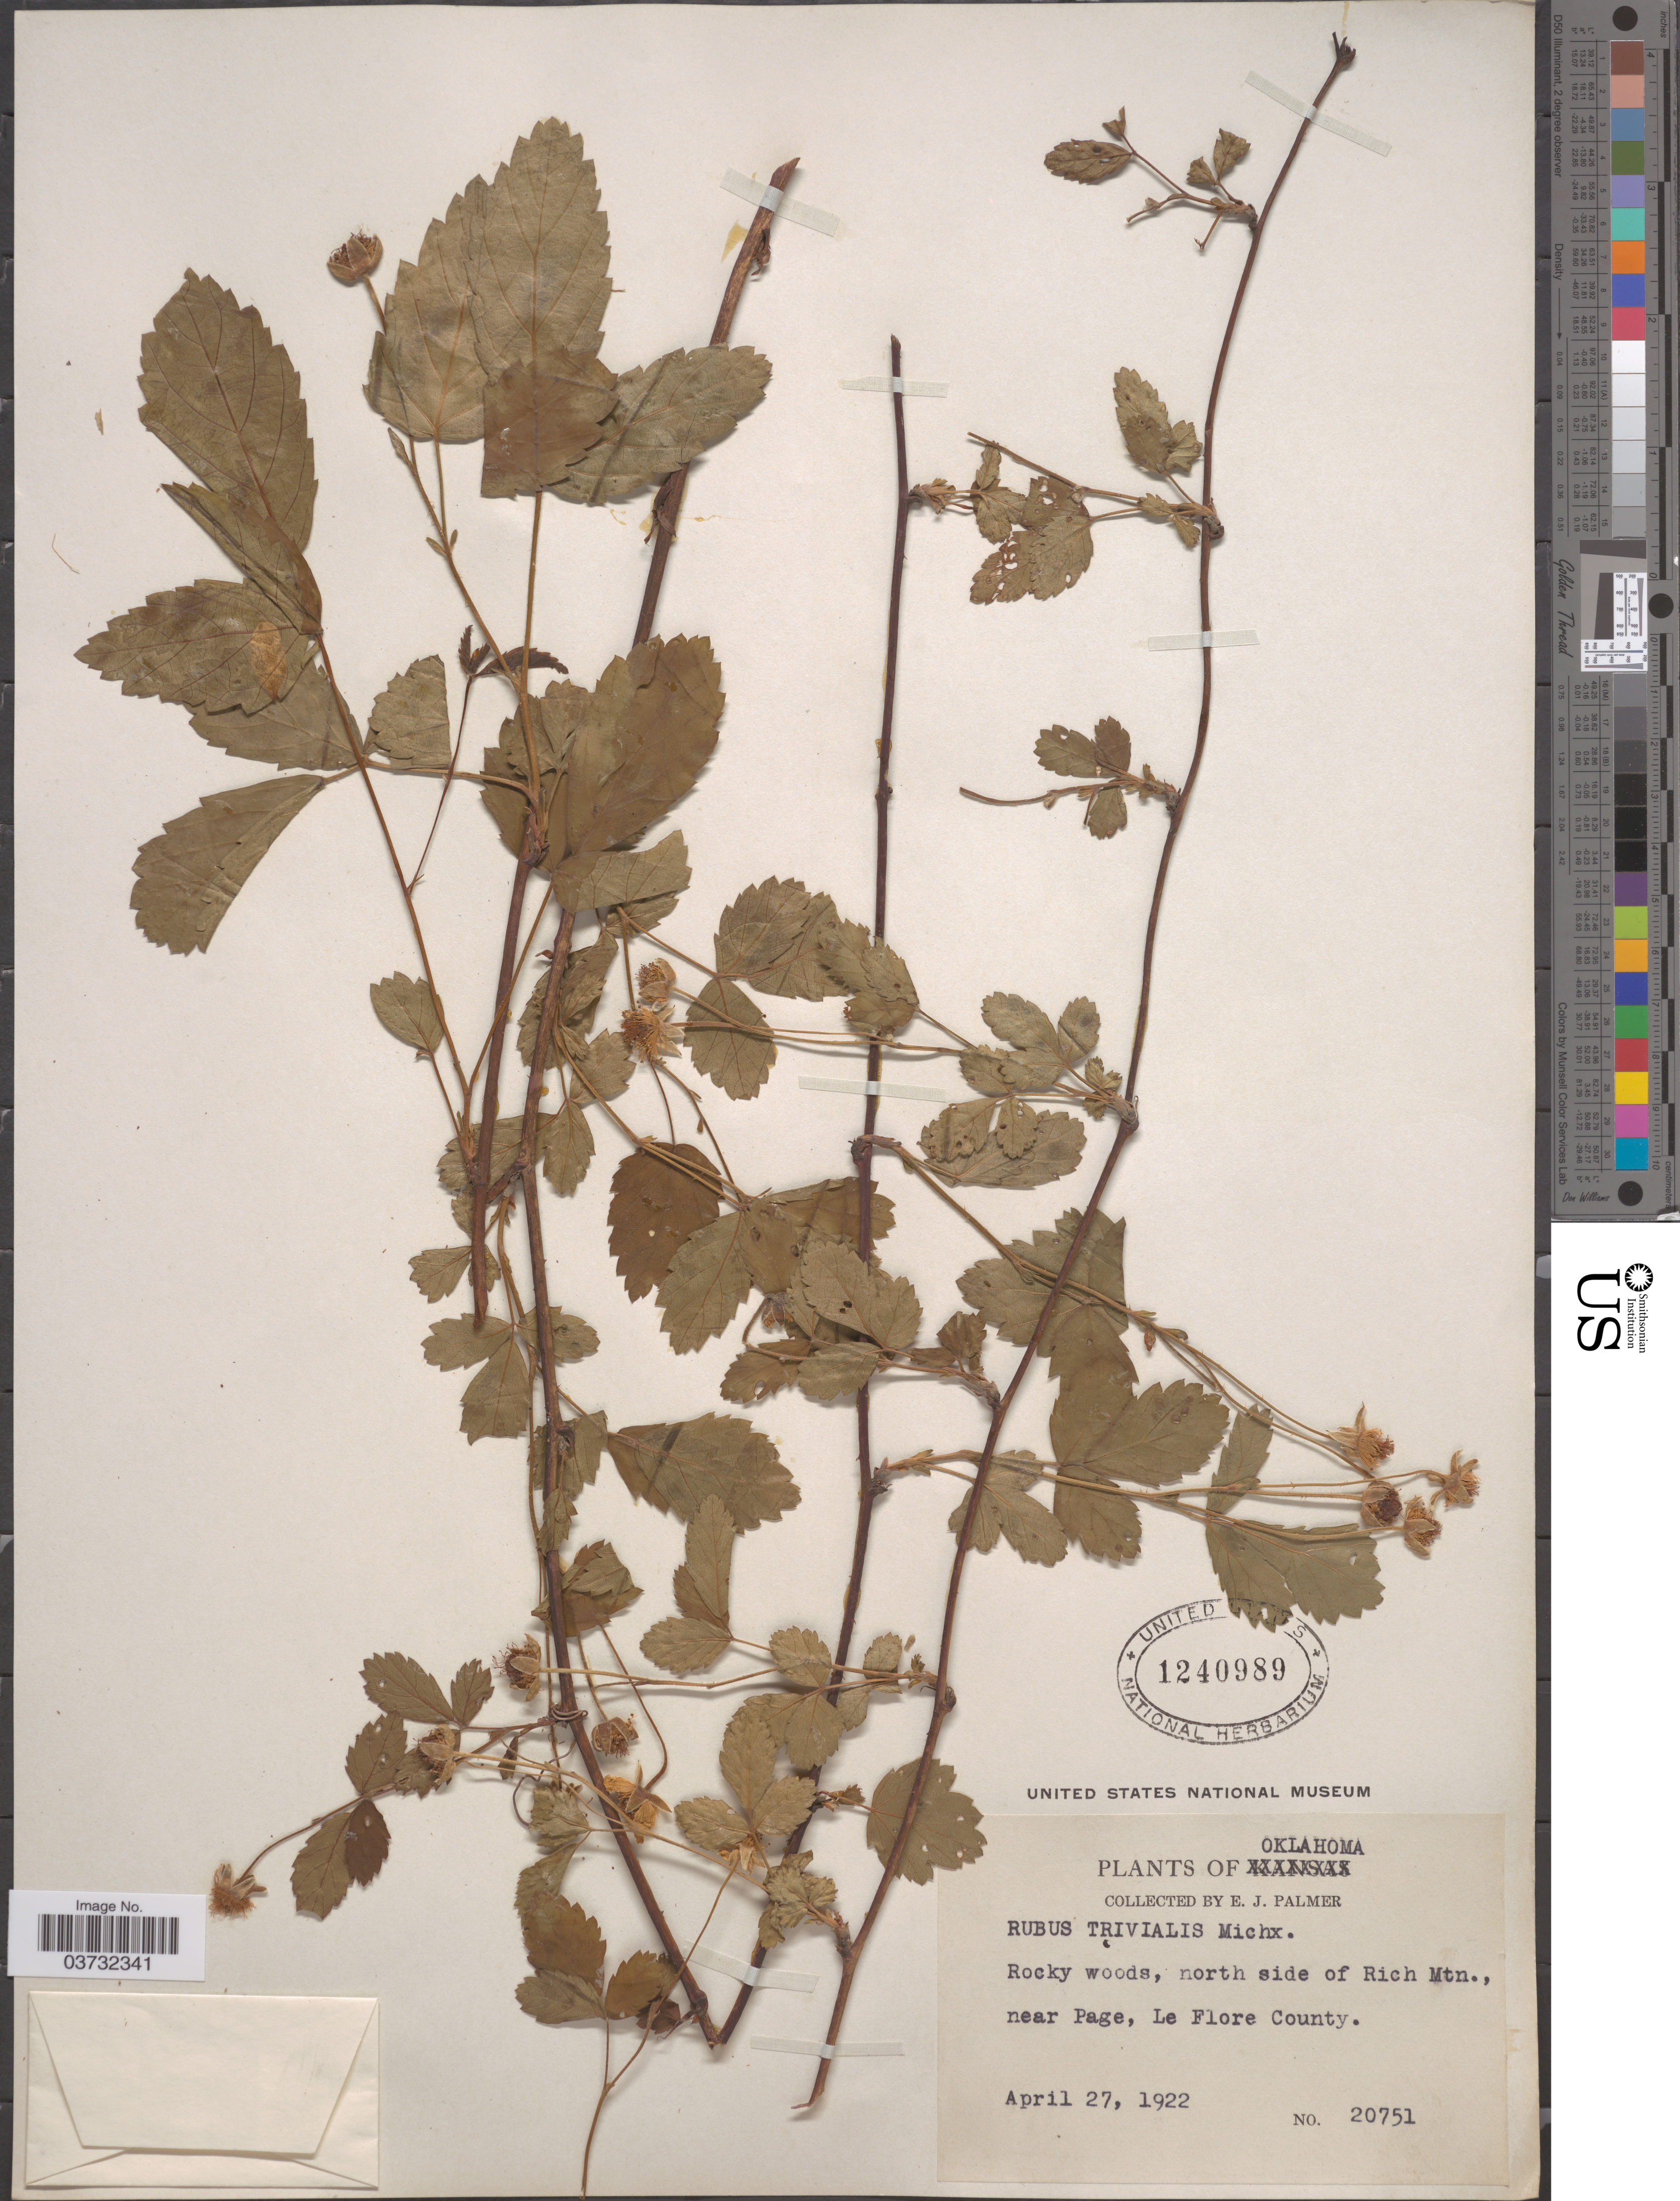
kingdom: Plantae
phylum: Tracheophyta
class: Magnoliopsida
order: Rosales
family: Rosaceae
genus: Rubus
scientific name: Rubus trivialis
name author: Michx.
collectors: E. J. Palmer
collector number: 20751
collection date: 1922-04-27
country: United States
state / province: Oklahoma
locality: North side of Rich Mtn., near Page, Le Flore County.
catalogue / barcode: US 1240989